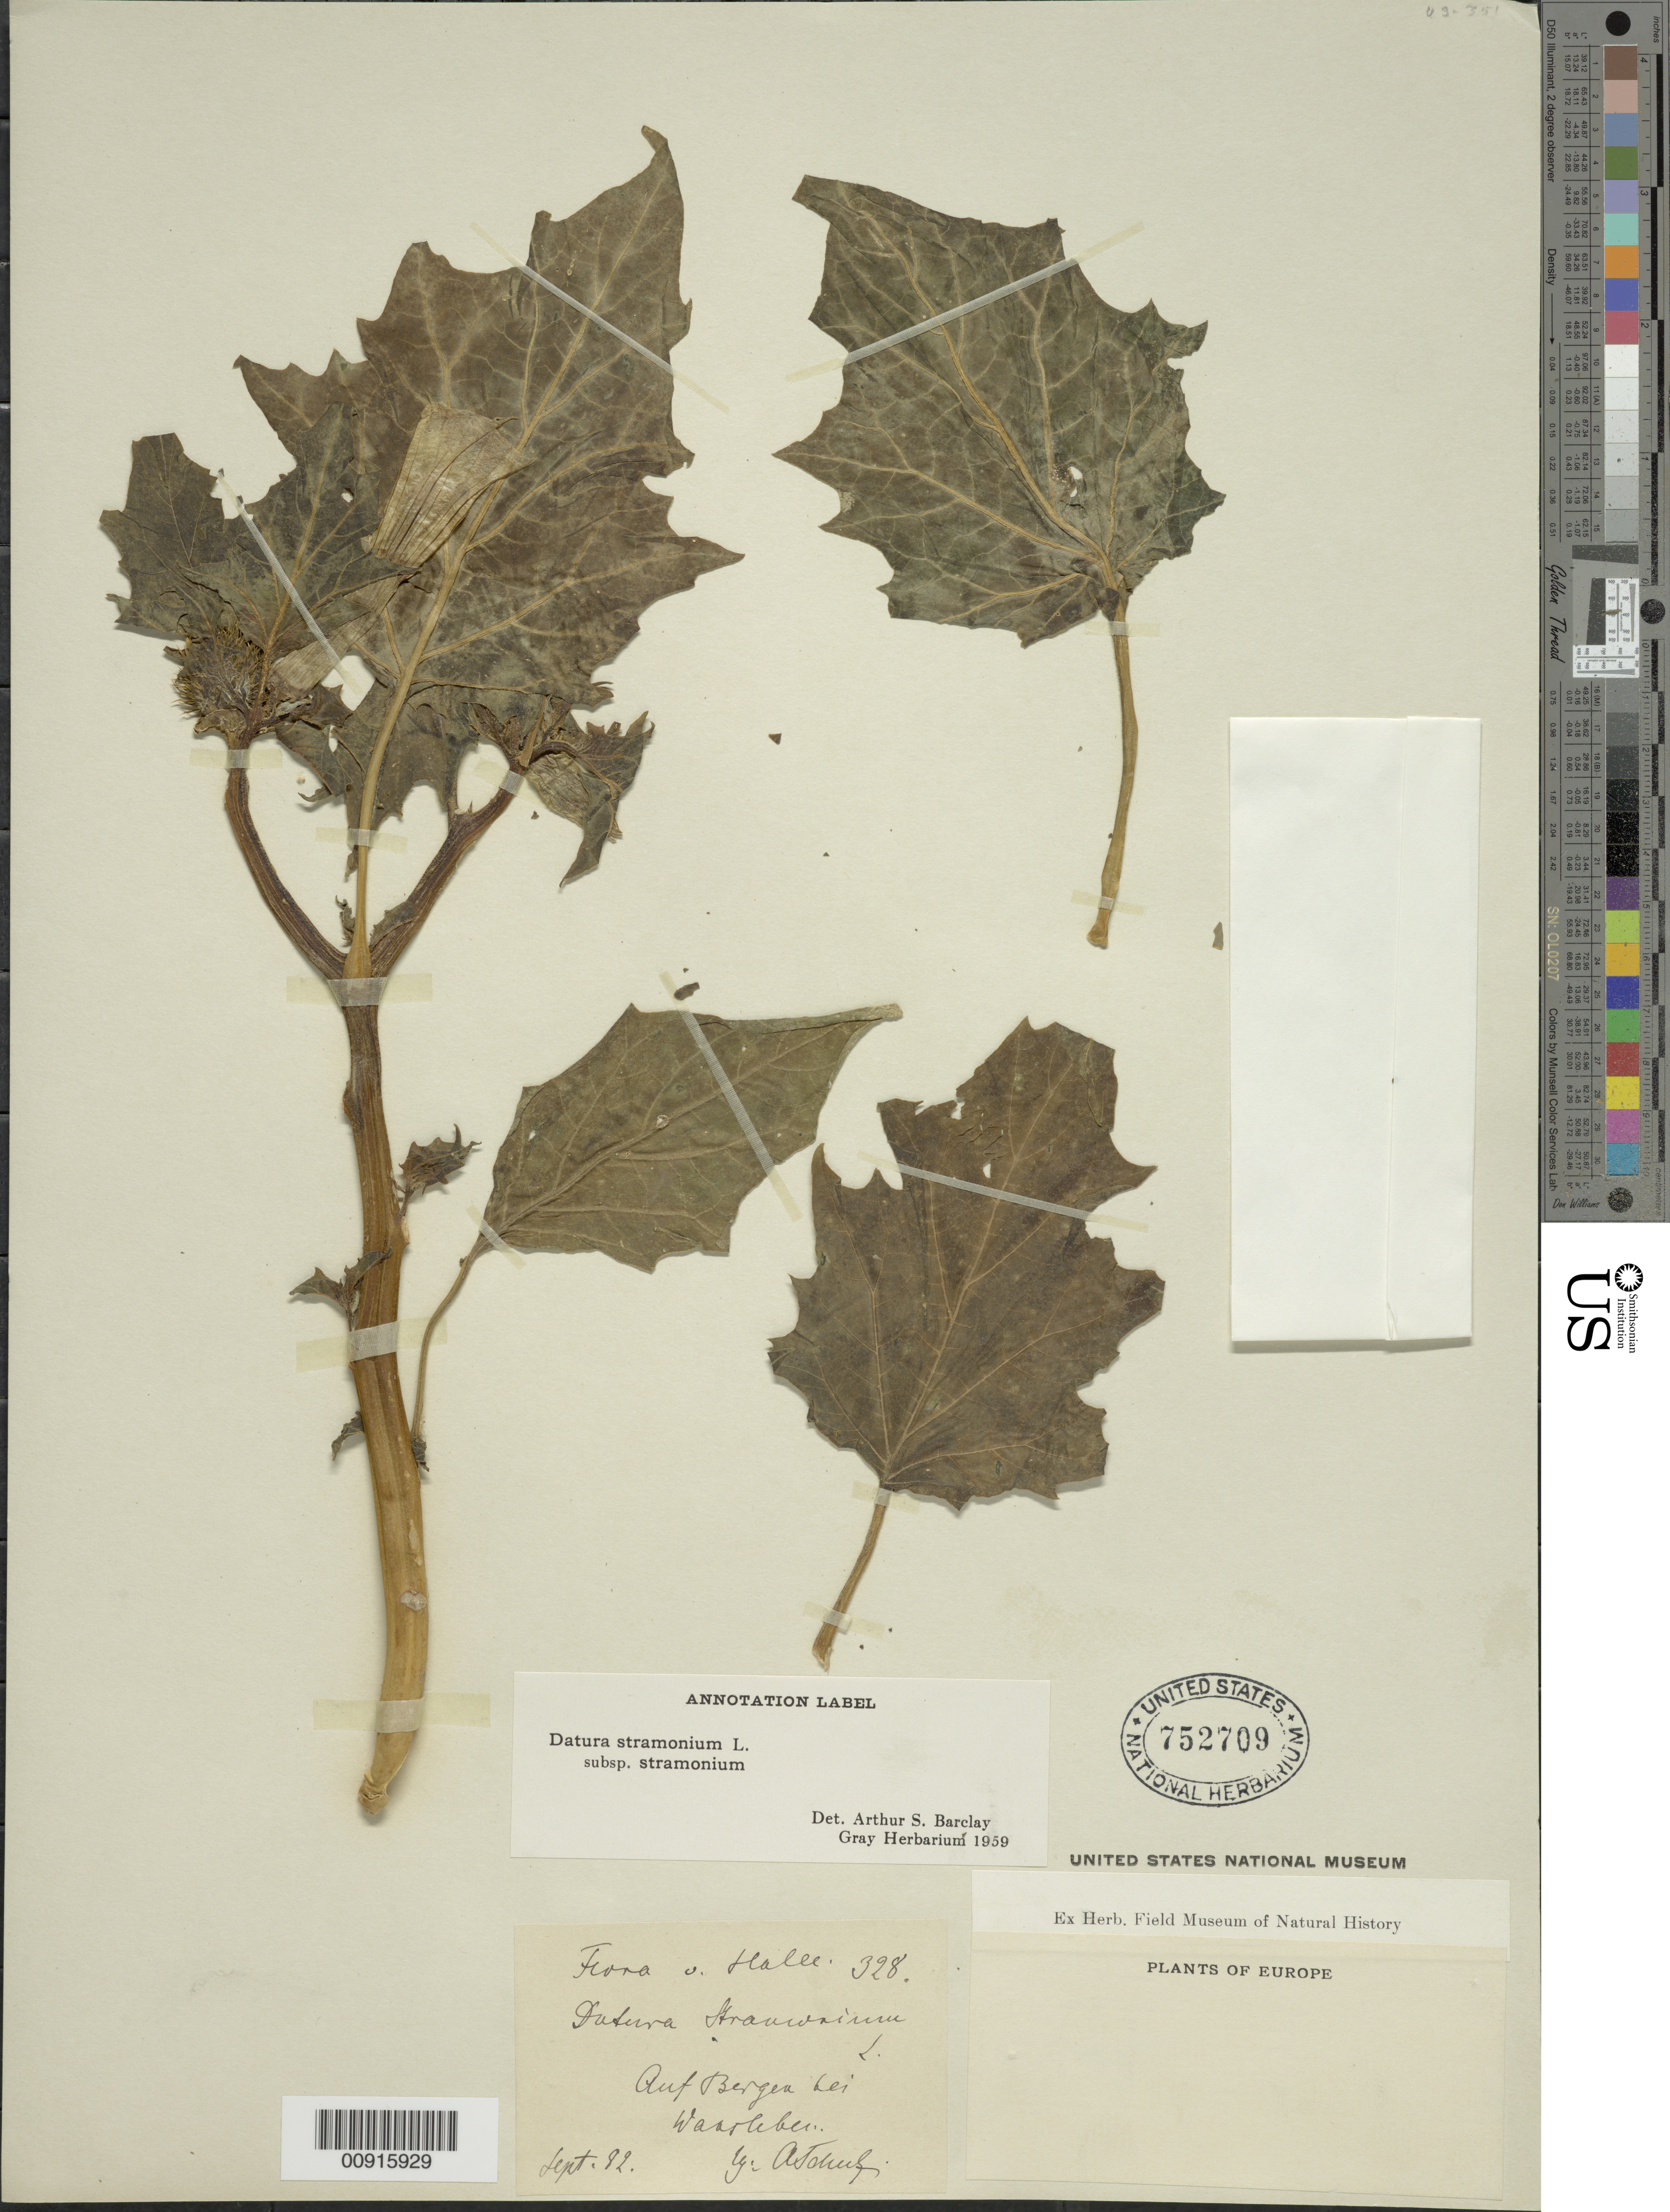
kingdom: Plantae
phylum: Tracheophyta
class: Magnoliopsida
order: Solanales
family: Solanaceae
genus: Datura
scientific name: Datura stramonium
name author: L.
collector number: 328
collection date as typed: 22 Sep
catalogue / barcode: US 752709